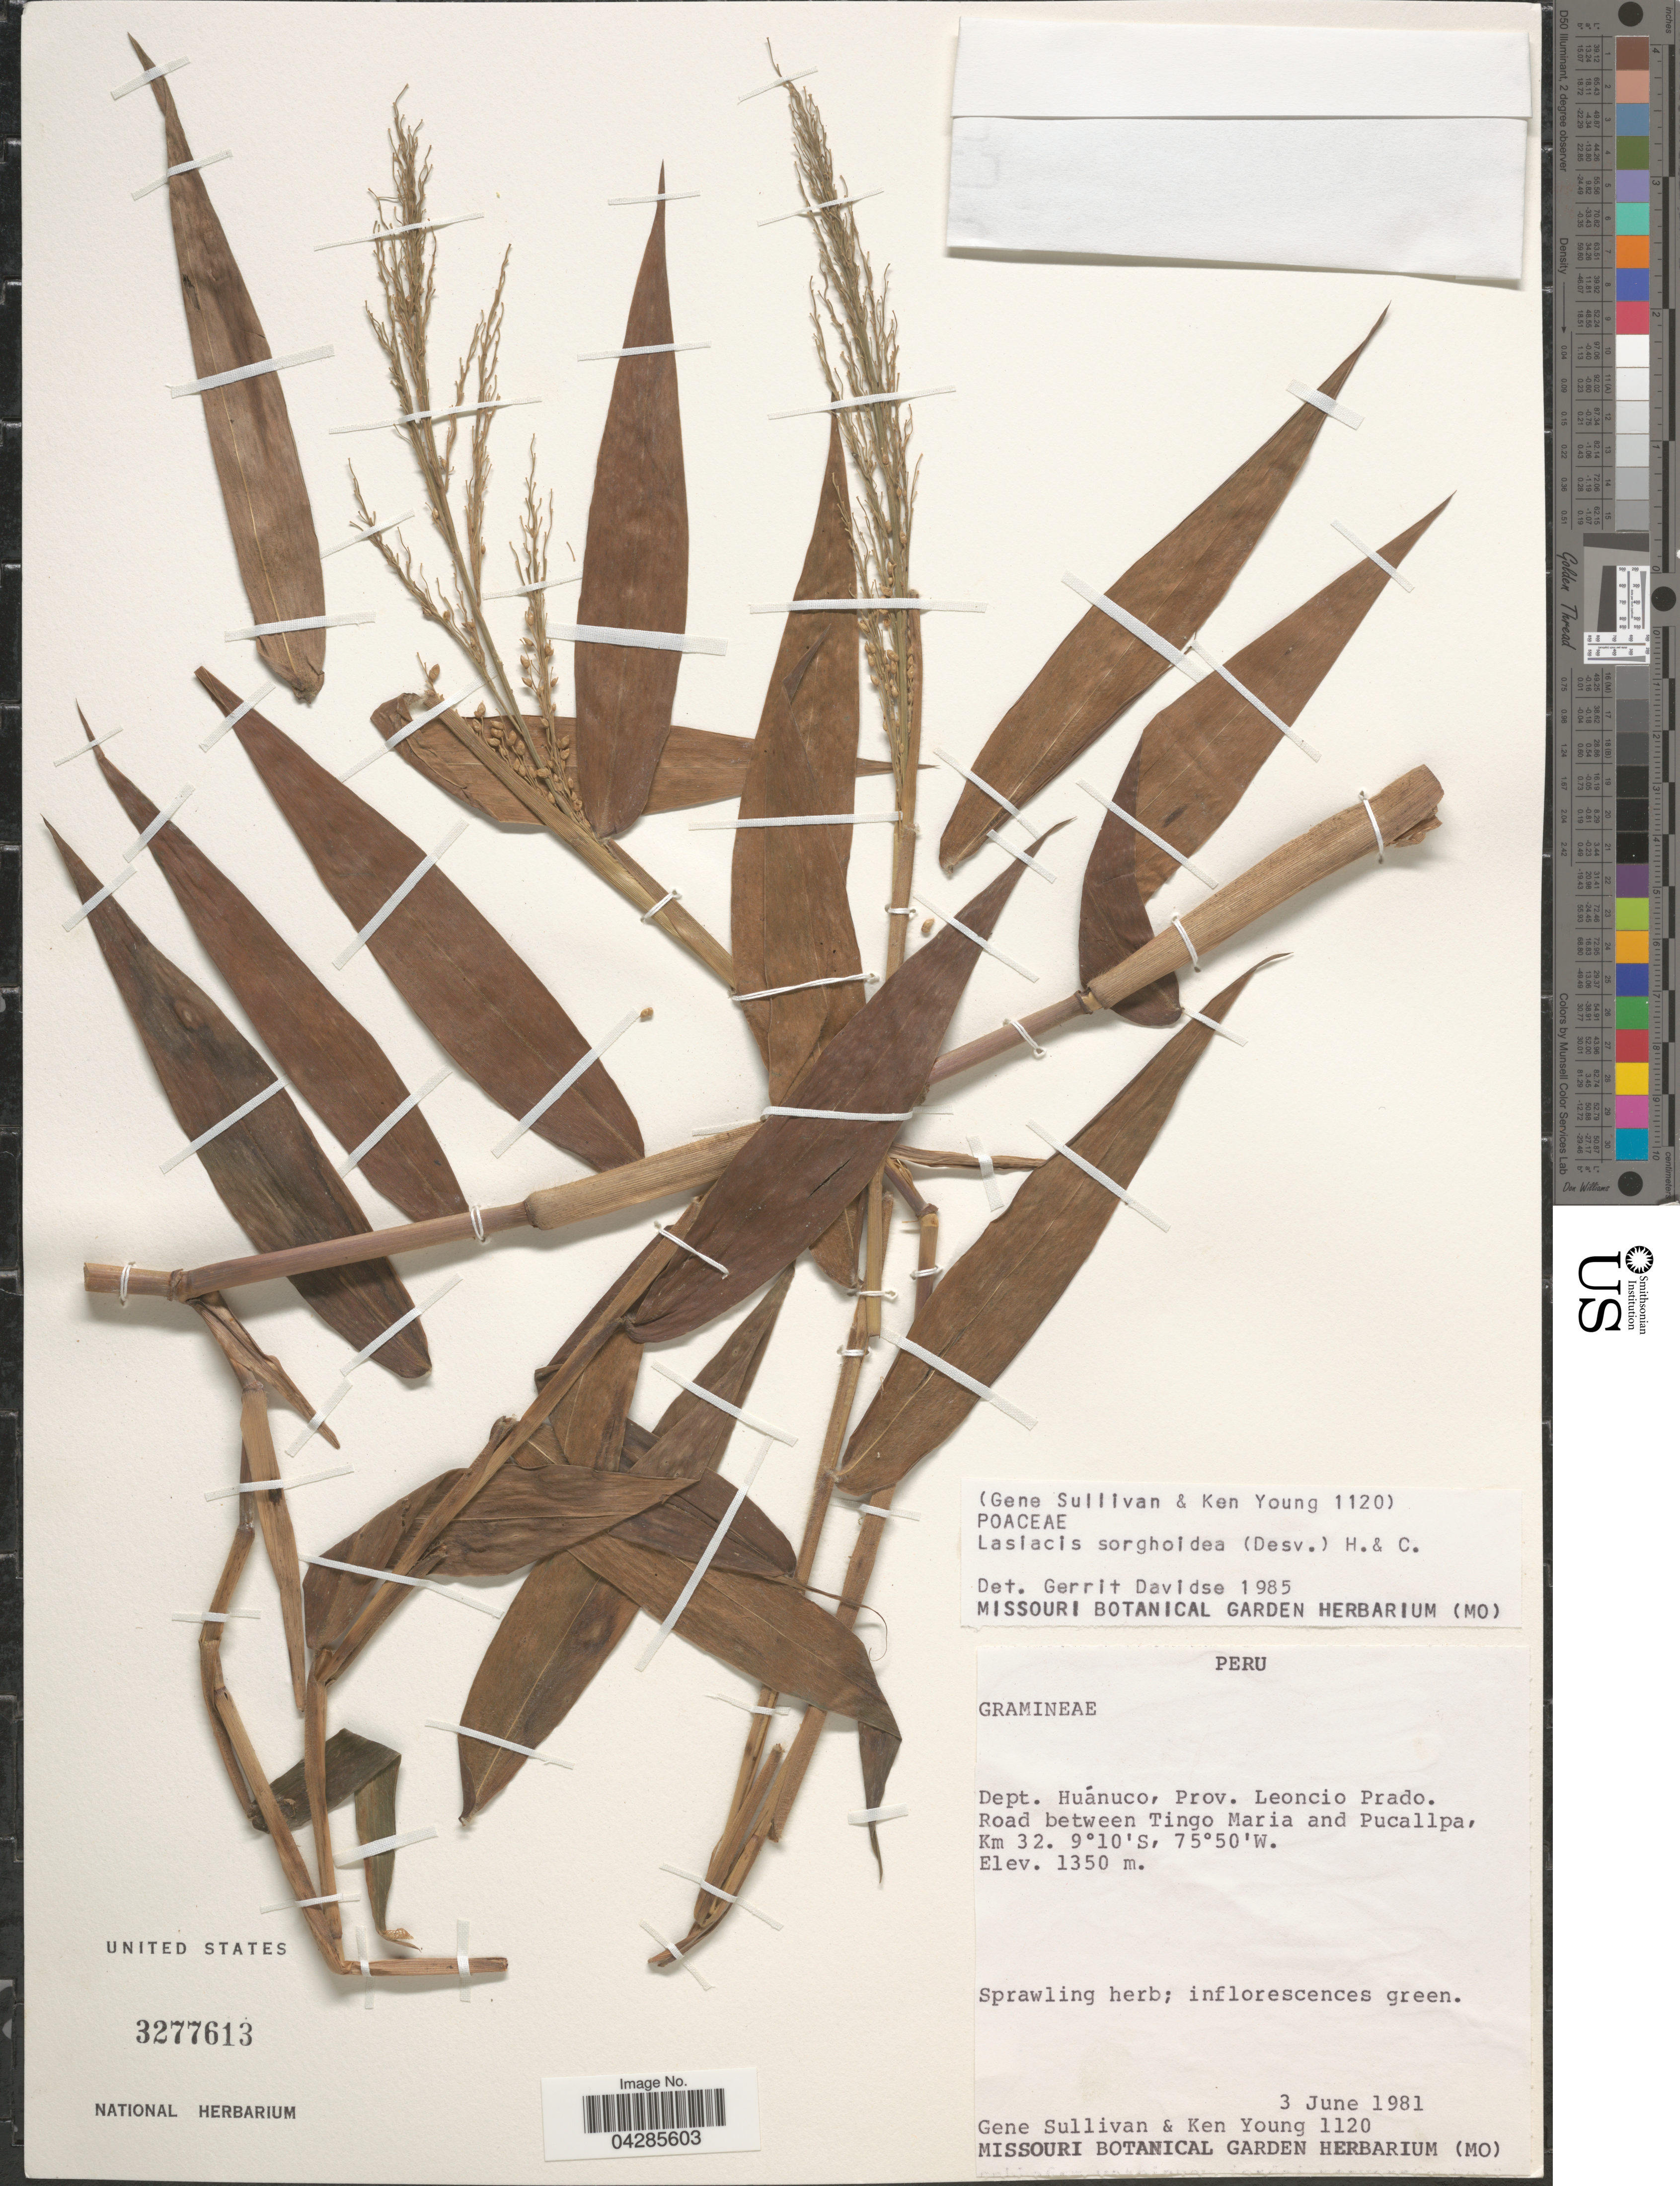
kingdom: Plantae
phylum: Tracheophyta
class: Liliopsida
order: Poales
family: Poaceae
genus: Lasiacis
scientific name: Lasiacis sorghoidea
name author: (Desv. ex Ham.) Hitchc. & Chase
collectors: G. Sullivan & K. Young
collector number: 1120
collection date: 1981-06-03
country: Peru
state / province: Huánuco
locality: Dept. Huánuco, Prov. Leoncio Prado. Road between Tingo Maria and Pucallpa, Km 32.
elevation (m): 1350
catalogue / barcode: US 3277613